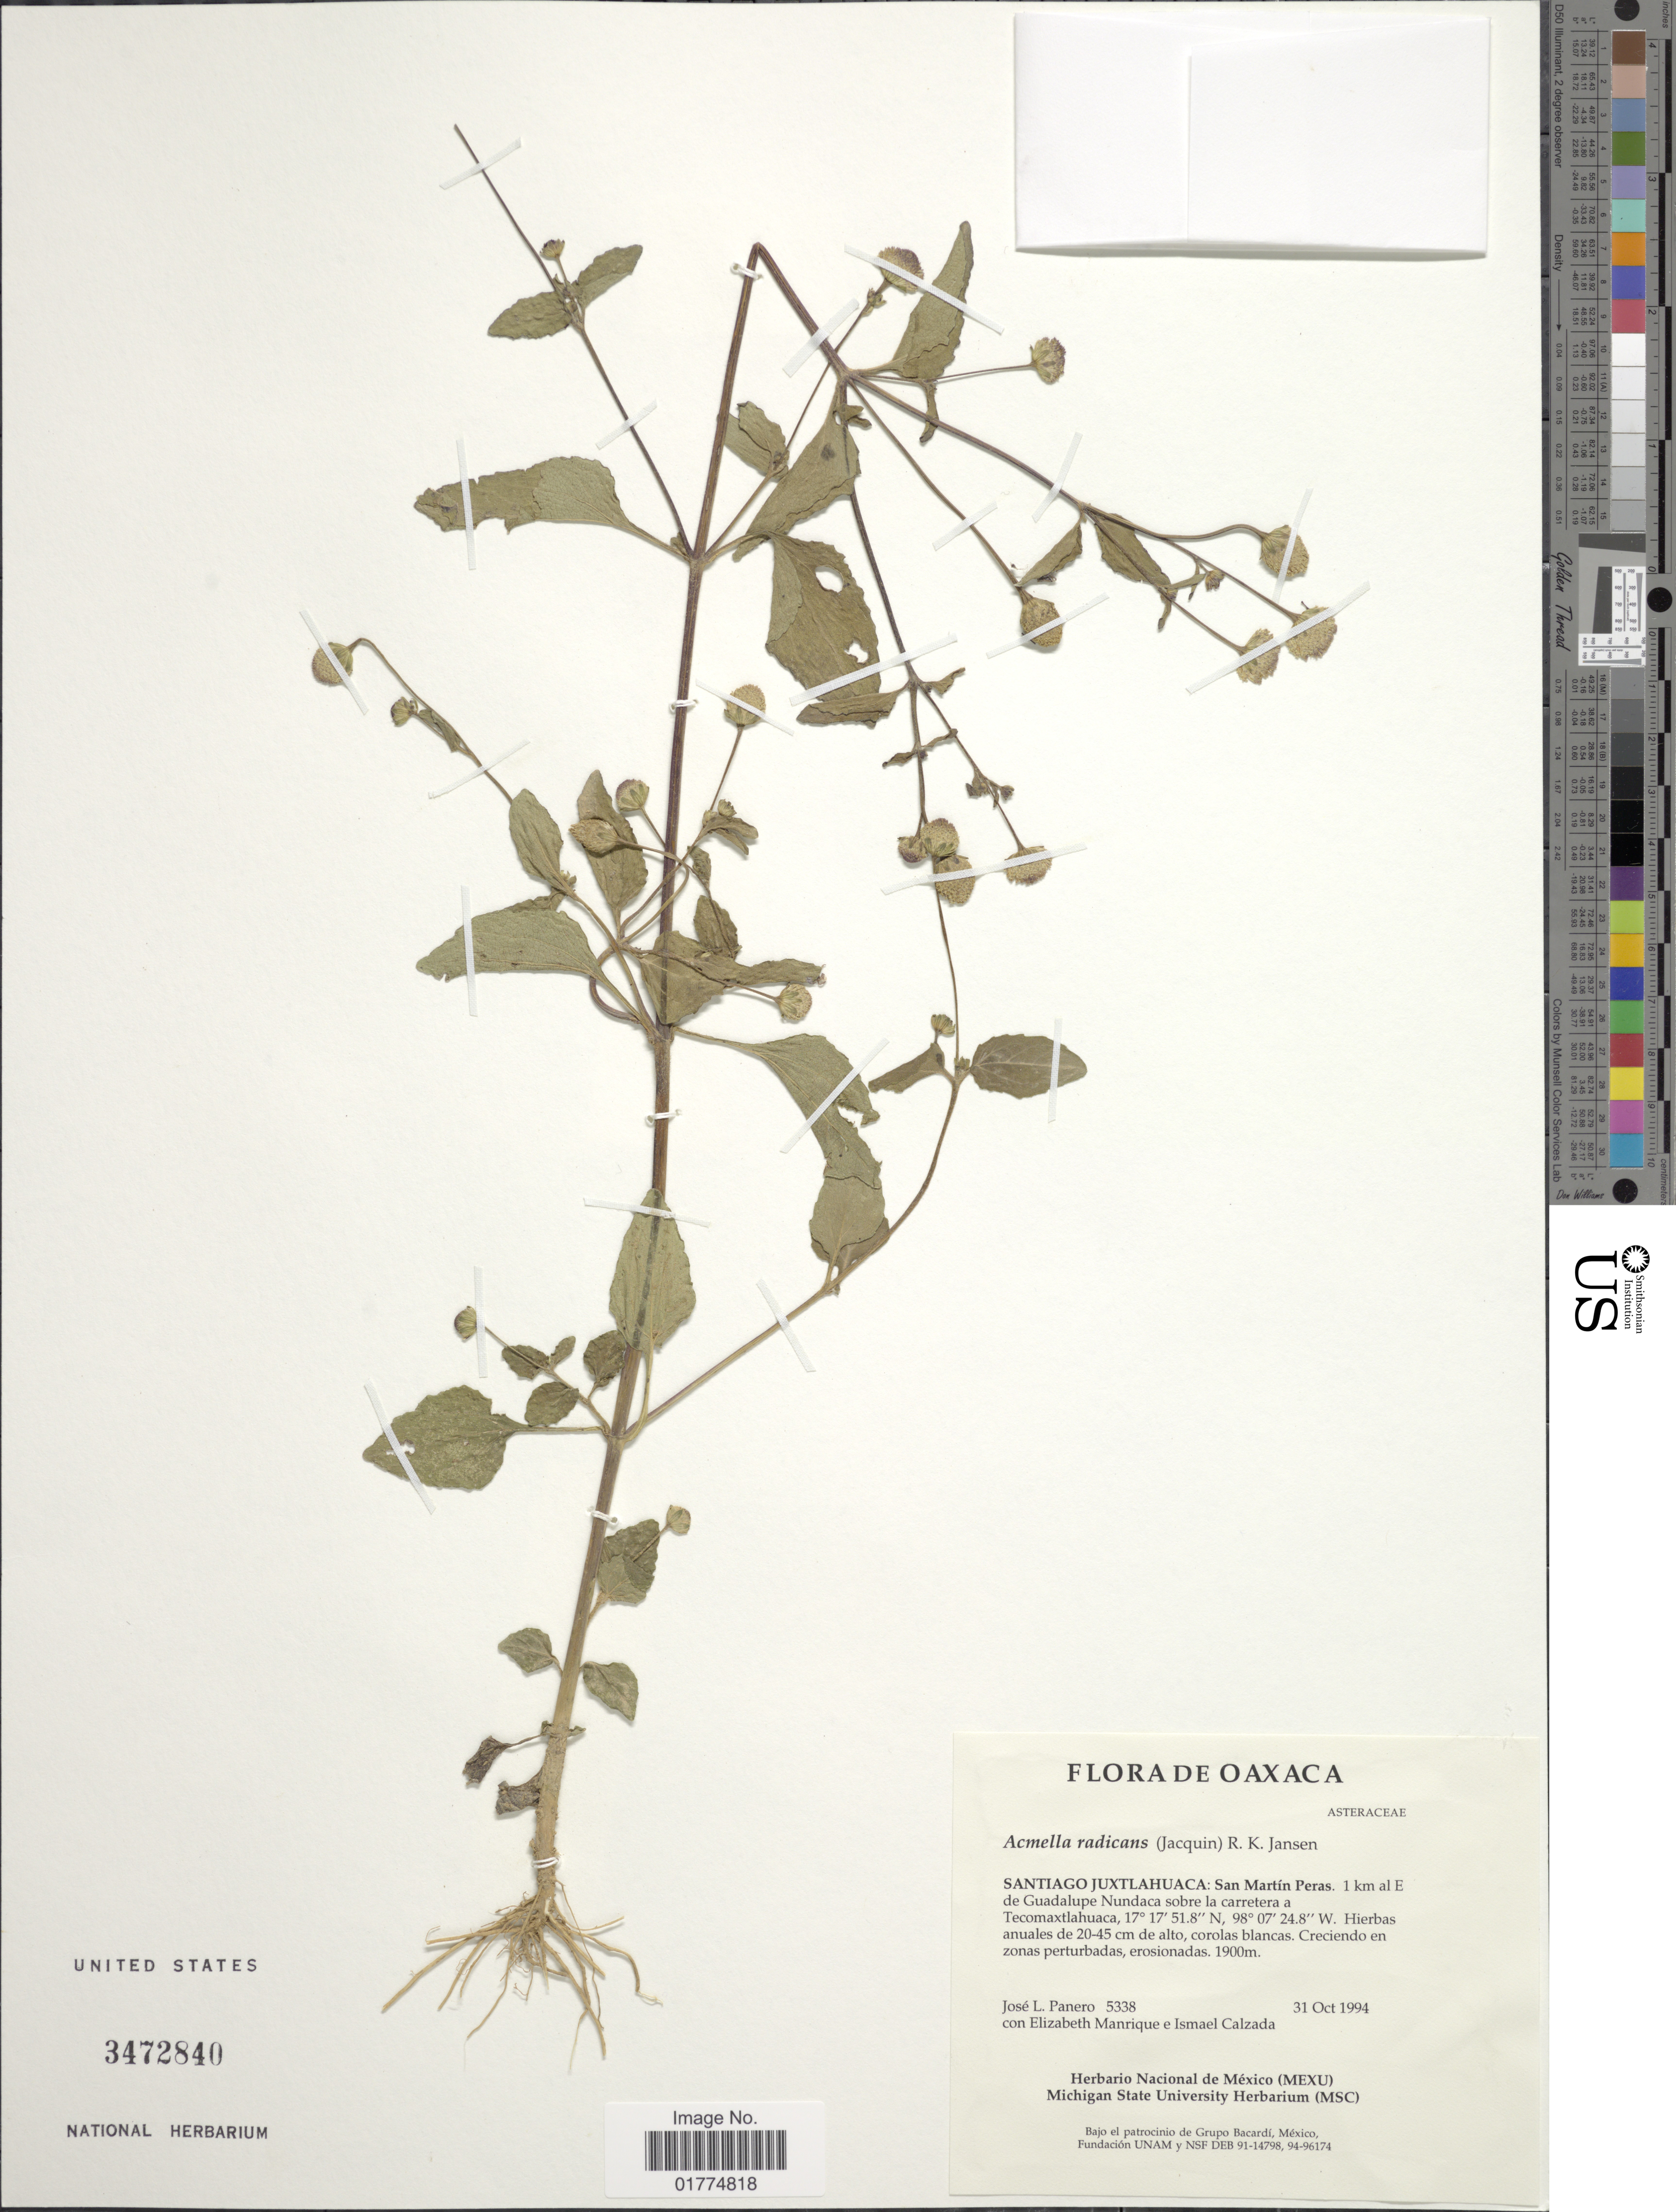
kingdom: Plantae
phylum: Tracheophyta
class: Magnoliopsida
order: Asterales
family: Asteraceae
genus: Acmella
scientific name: Acmella radicans var. radicans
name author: (Jacq.) R.K. Jansen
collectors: J. L. Panero, E. Manrique & I. Calzada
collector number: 5338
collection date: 1994-10-31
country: Mexico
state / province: Oaxaca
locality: Santiago Juxtlahuaca: San Martín Peras. 1 km al E de Guadalupe Nundaca sobre la carretera a Tecomaxtlahuaca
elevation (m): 1900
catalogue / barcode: US 3472840